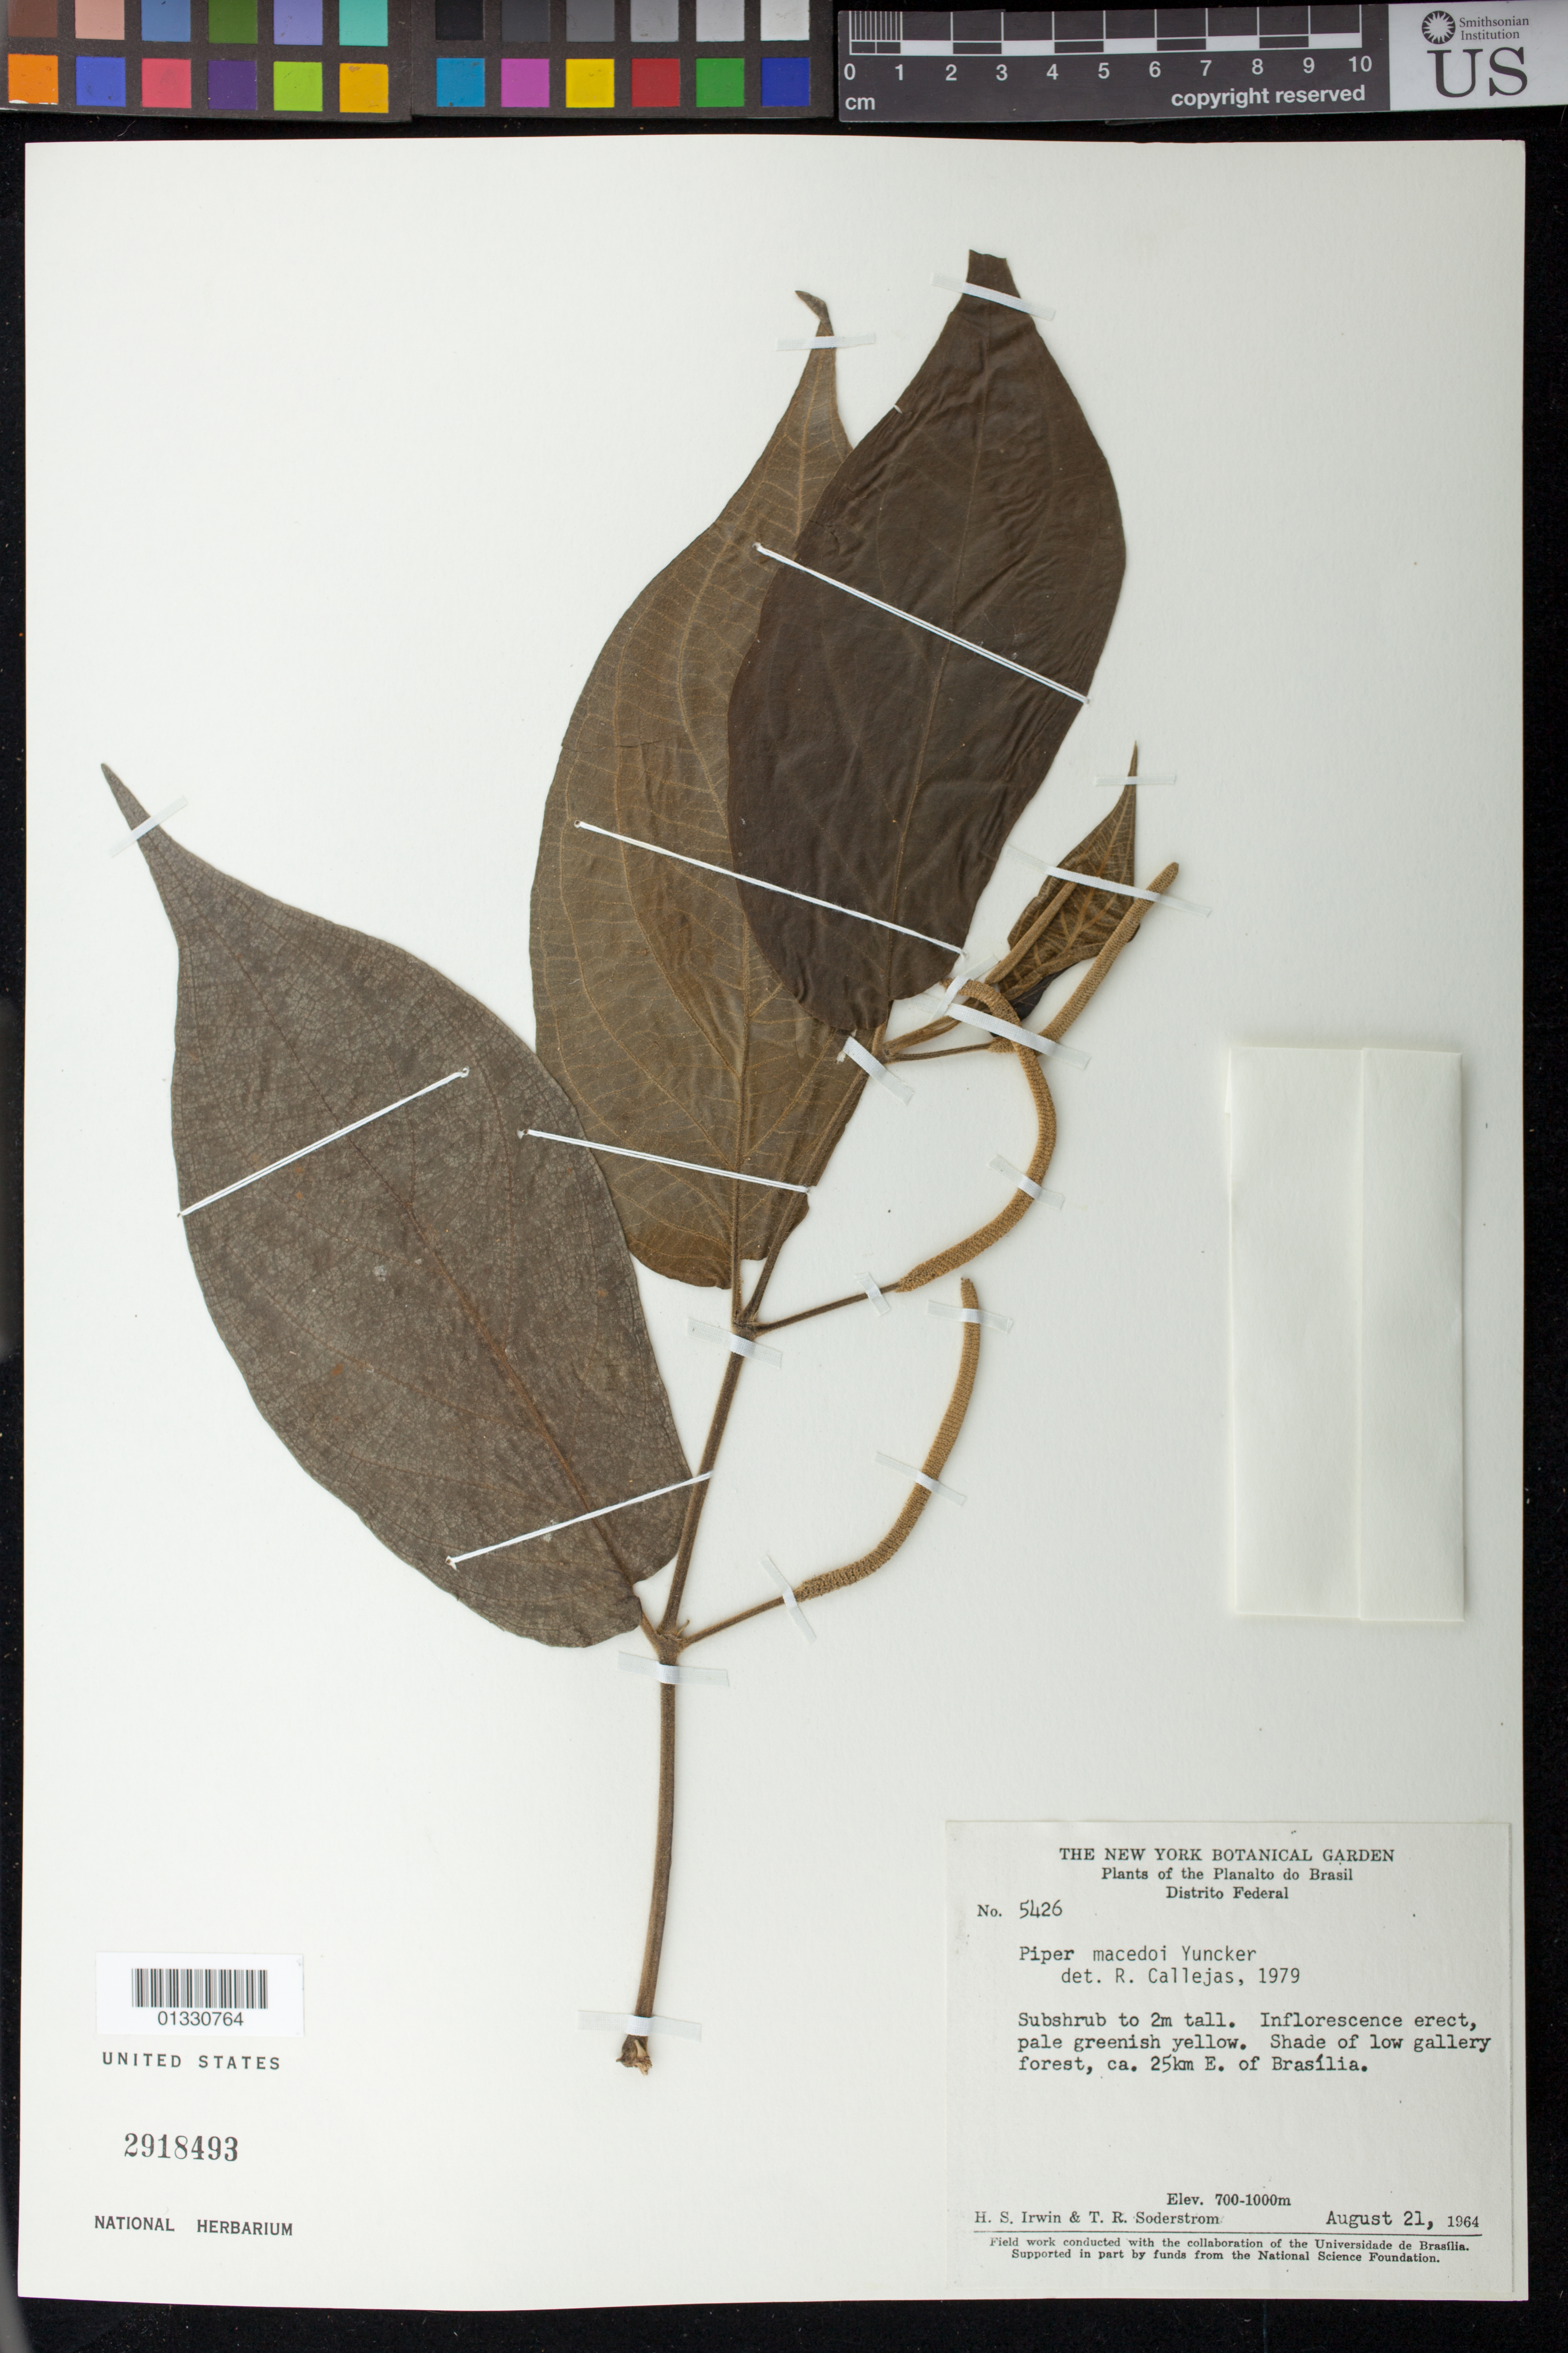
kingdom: Plantae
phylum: Tracheophyta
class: Magnoliopsida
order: Piperales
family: Piperaceae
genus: Piper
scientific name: Piper macedoi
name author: Yunck.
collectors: H. Irwin & T. R. Soderstrom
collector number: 5426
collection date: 1964-08-21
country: Brazil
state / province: Distrito Federal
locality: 25km E of Brasília.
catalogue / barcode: US 2918493